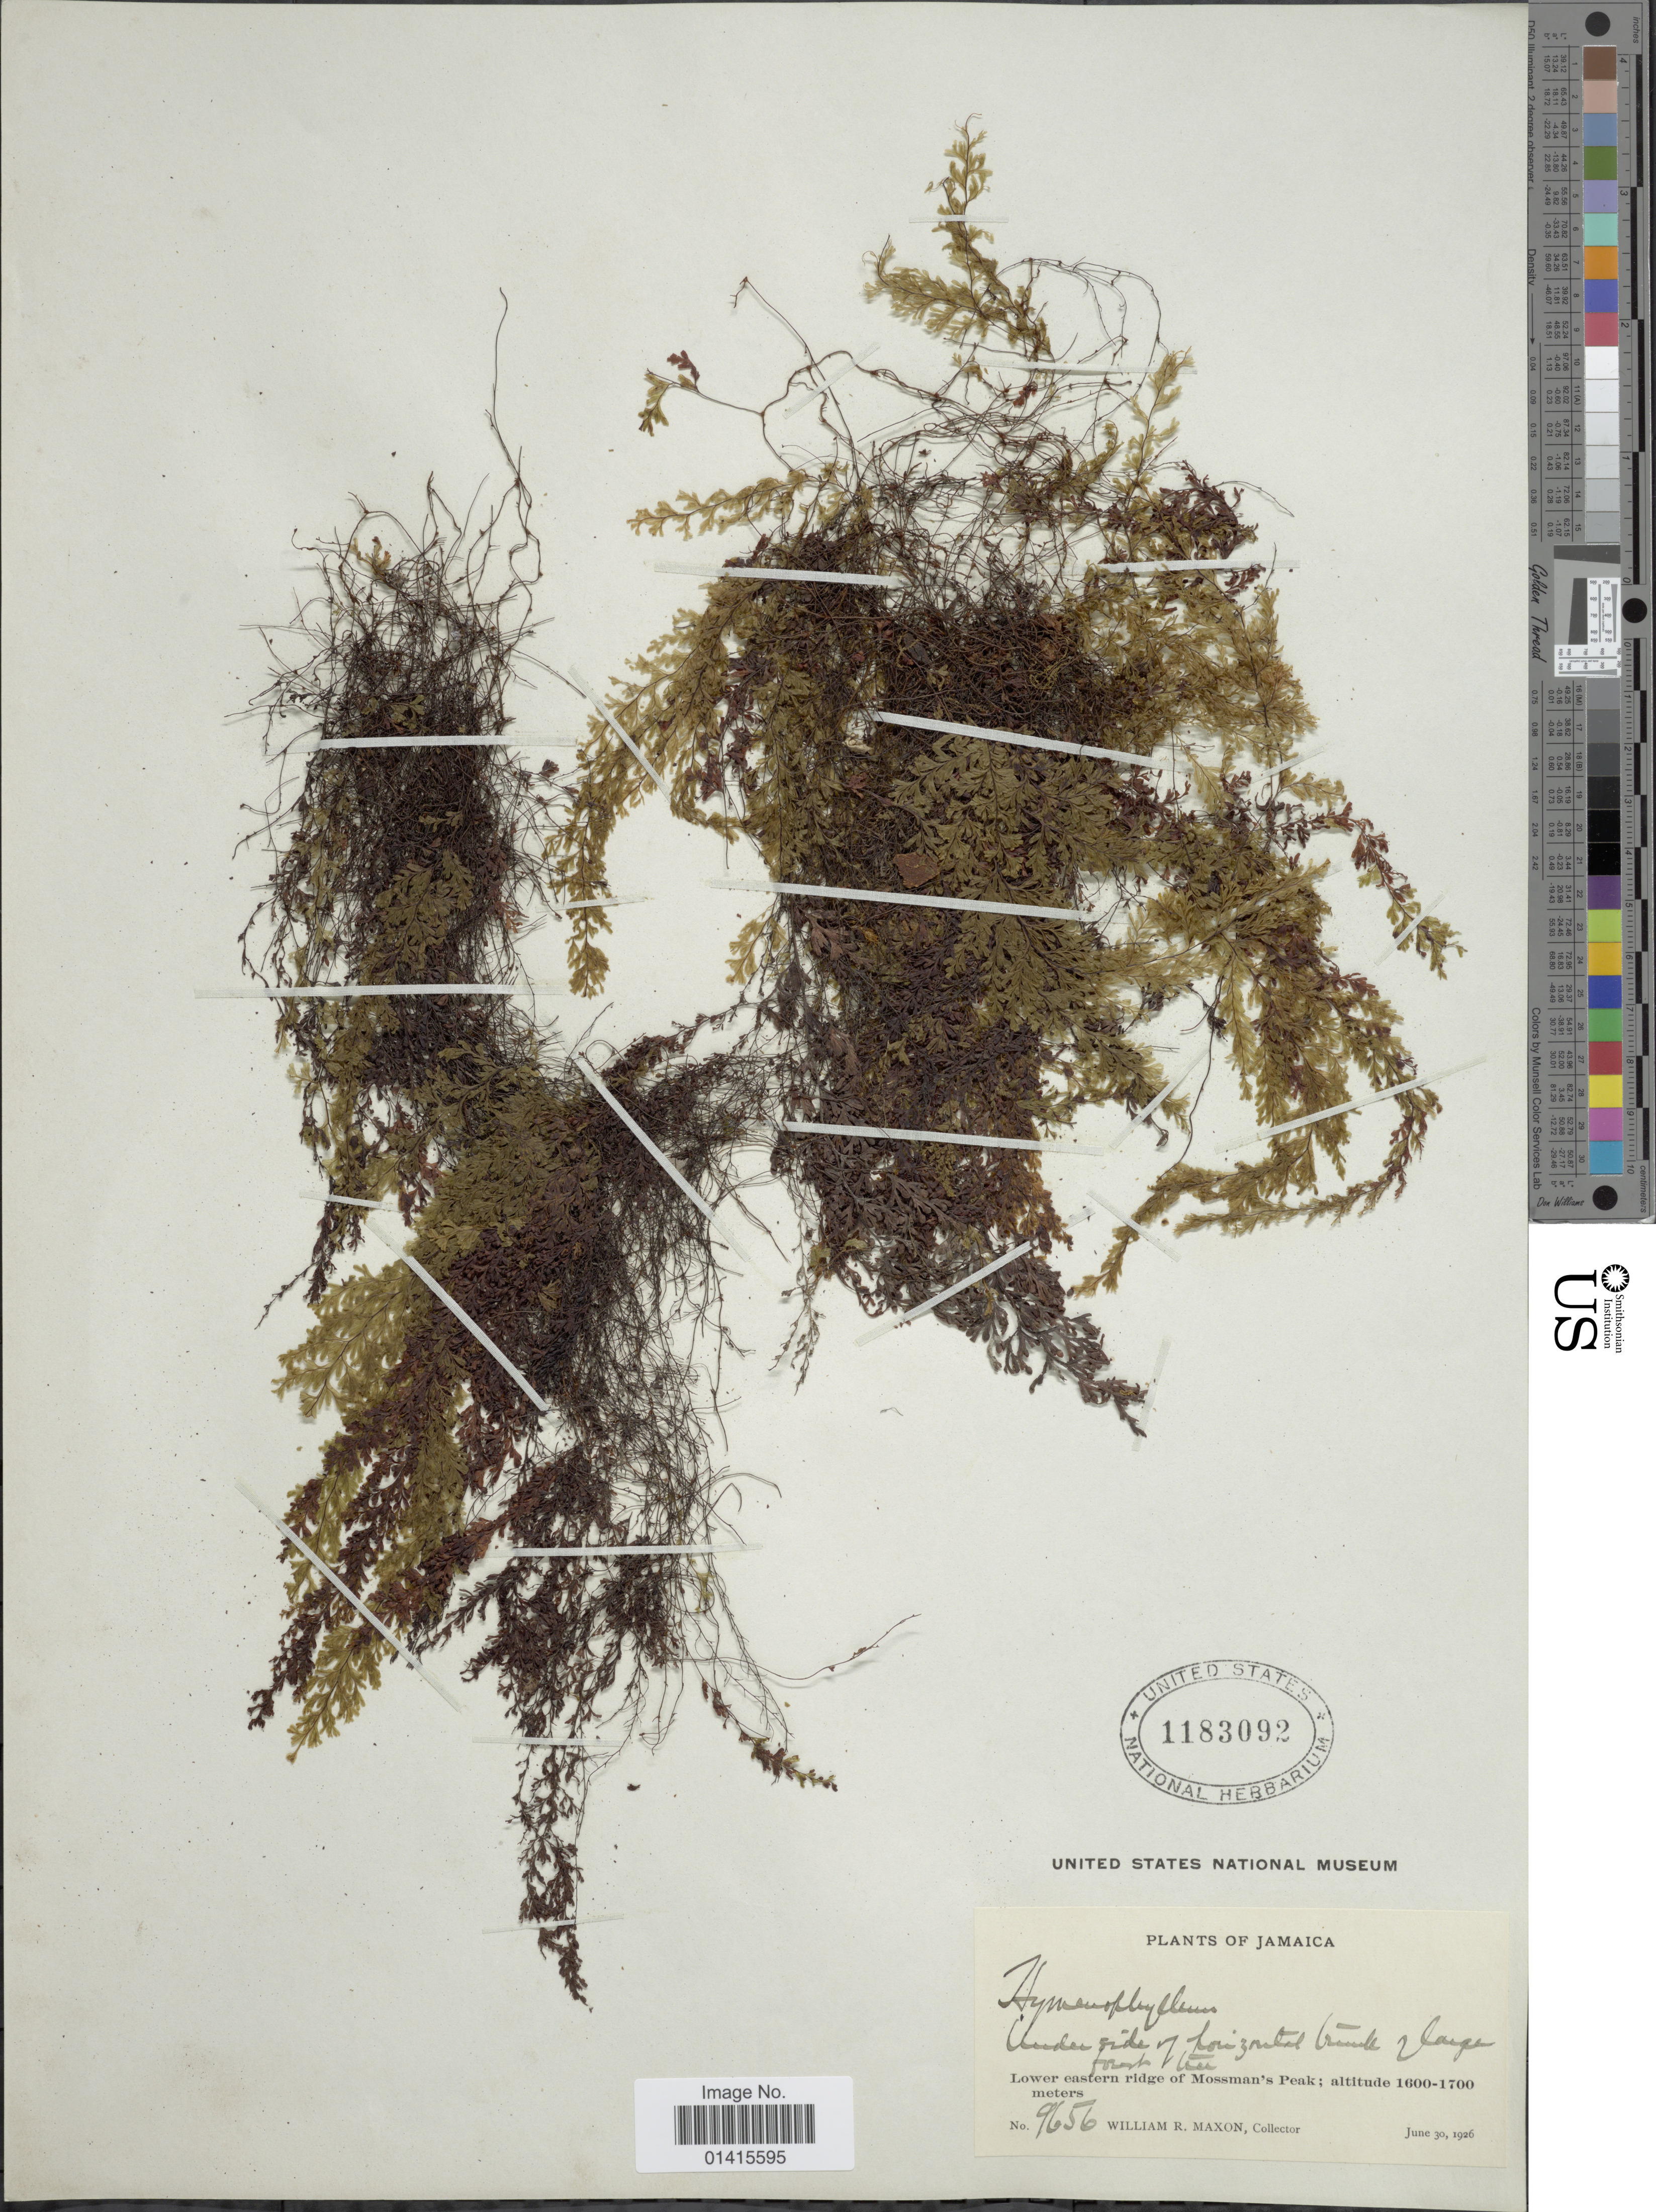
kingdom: Plantae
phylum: Tracheophyta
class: Polypodiopsida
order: Hymenophyllales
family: Hymenophyllaceae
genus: Hymenophyllum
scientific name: Hymenophyllum undulatum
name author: (Sw.) Sw.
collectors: W. R. Maxon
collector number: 9656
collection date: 1926-06-30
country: Jamaica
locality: Lower eastern ridge of Mossman's Peak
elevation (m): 1600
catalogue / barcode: US 1183092